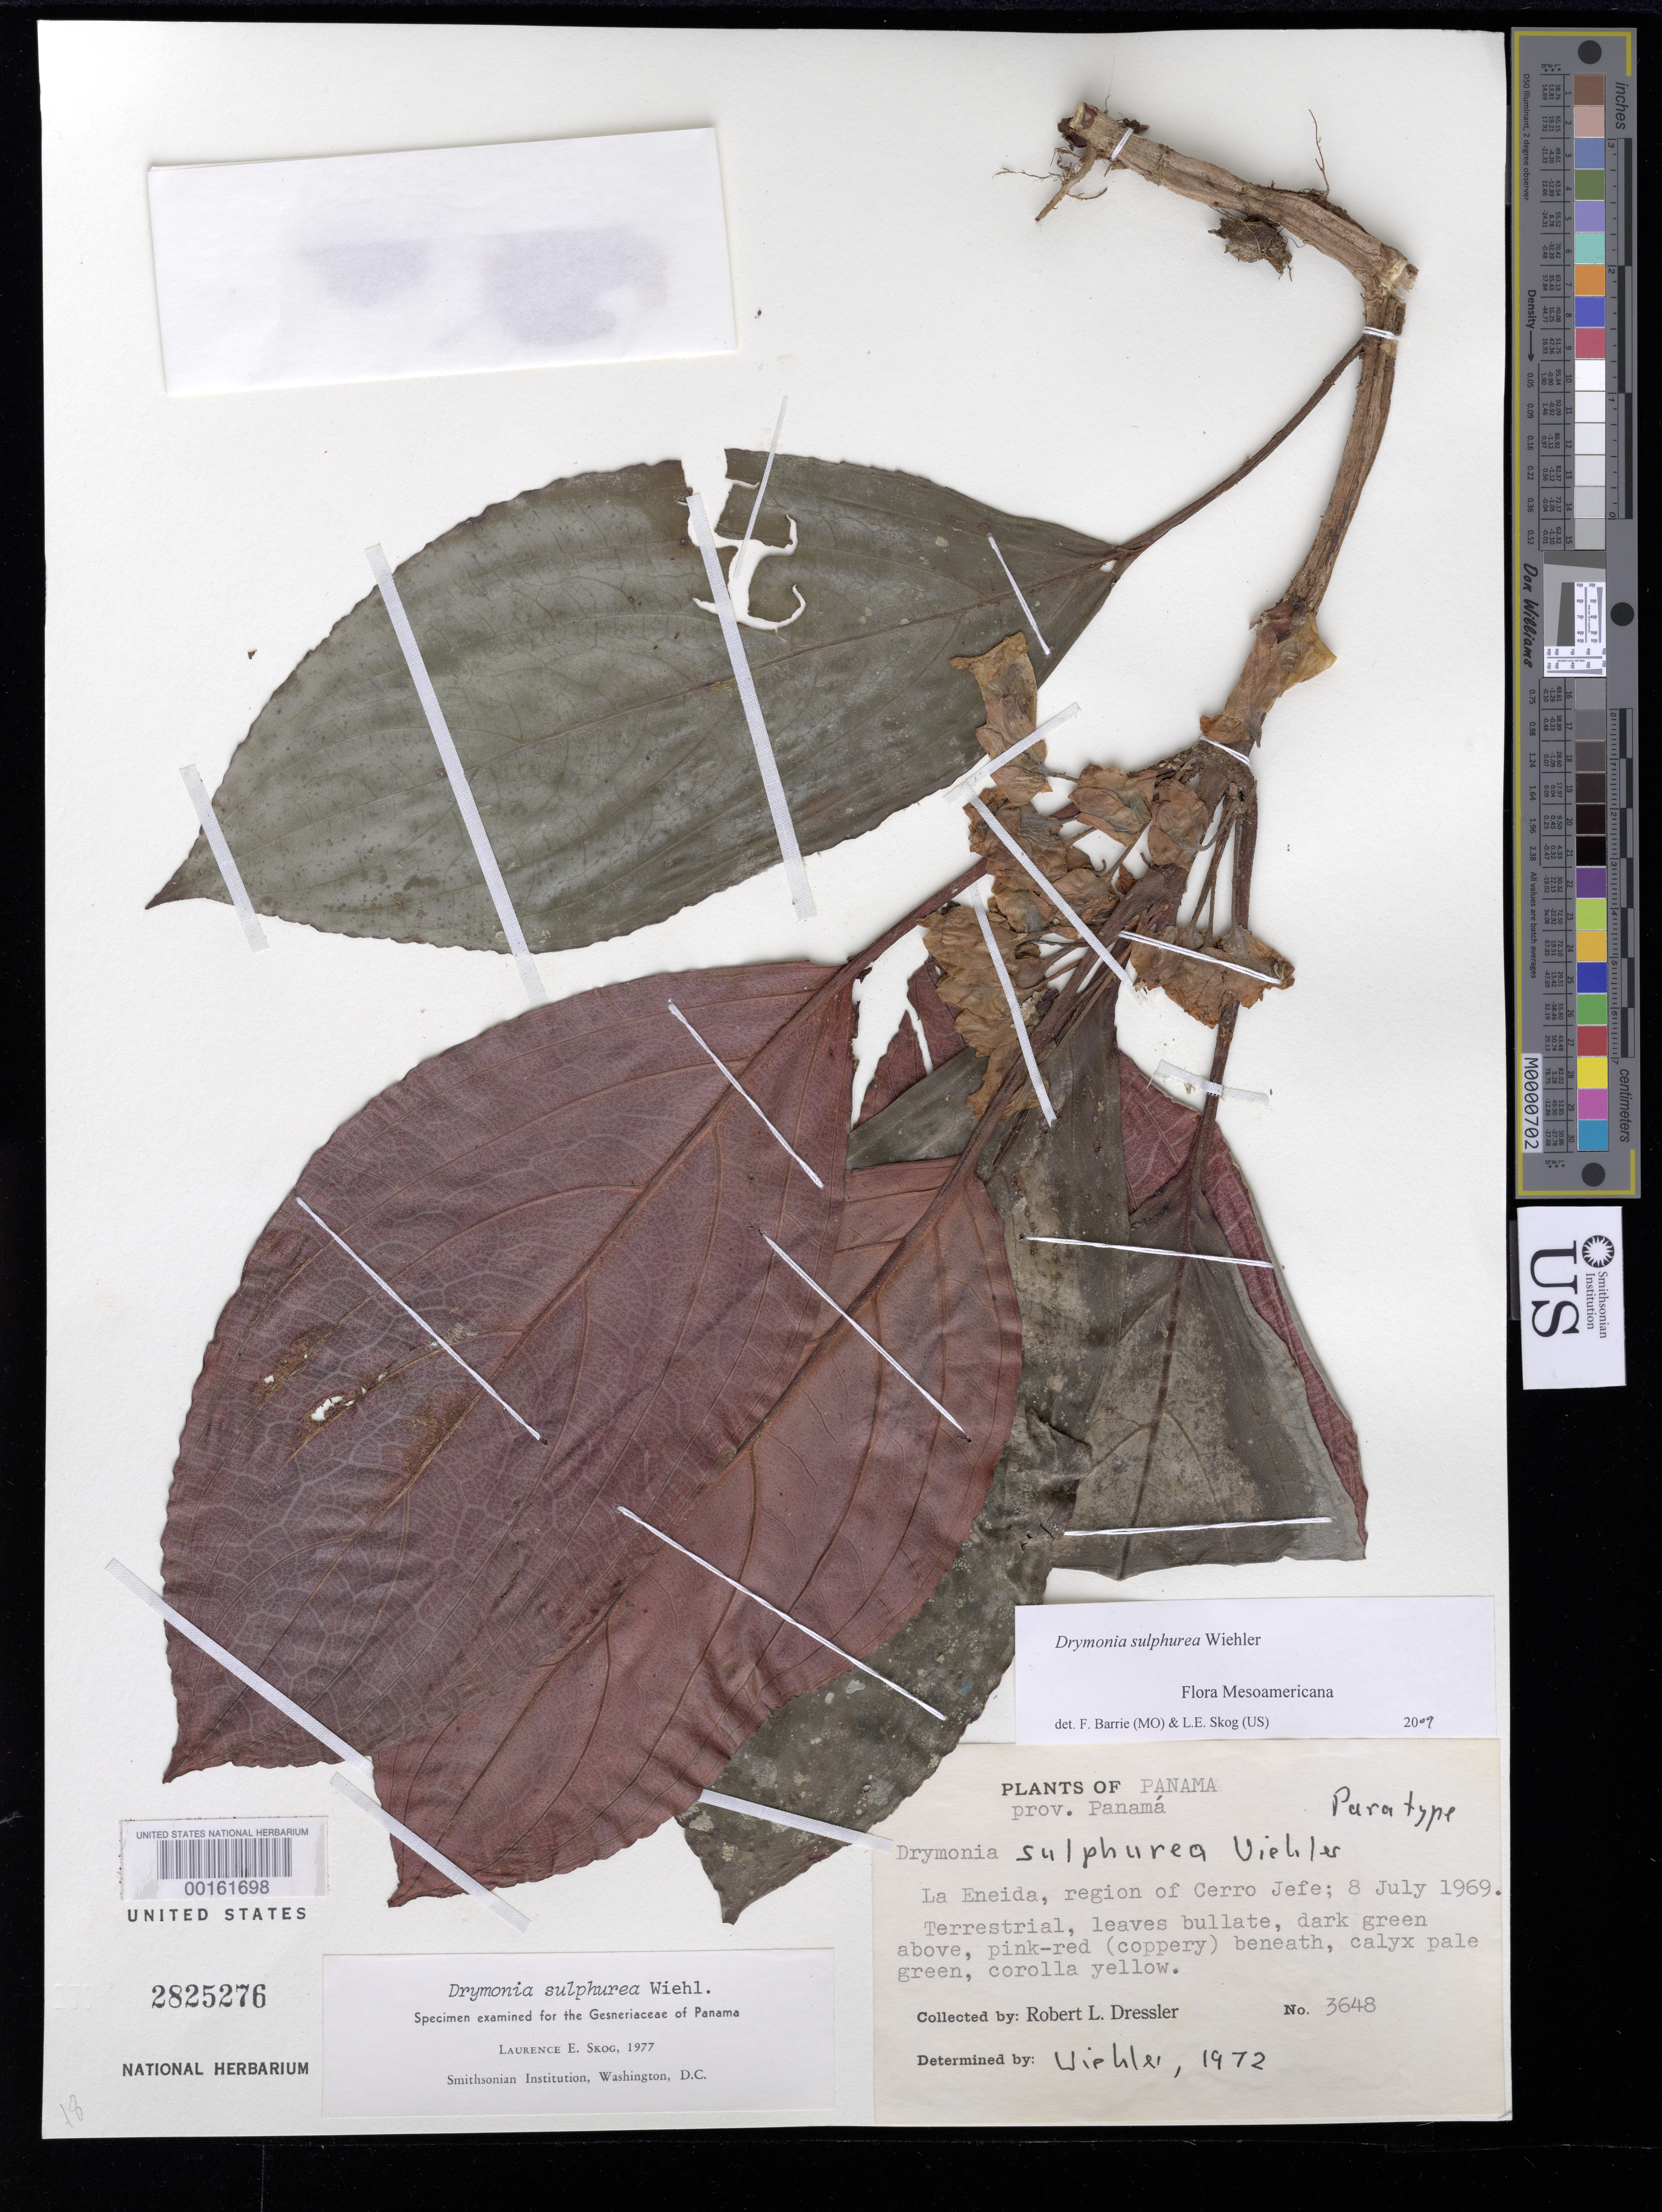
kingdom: Plantae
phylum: Tracheophyta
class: Magnoliopsida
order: Lamiales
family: Gesneriaceae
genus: Drymonia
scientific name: Drymonia sulphurea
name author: Wiehler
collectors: R. Dressler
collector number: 3648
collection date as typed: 08 Jul 1969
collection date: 1969-07-08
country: Panama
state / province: Panamá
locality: La Eneida, region of Cerro Jefe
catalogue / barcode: US 2825276